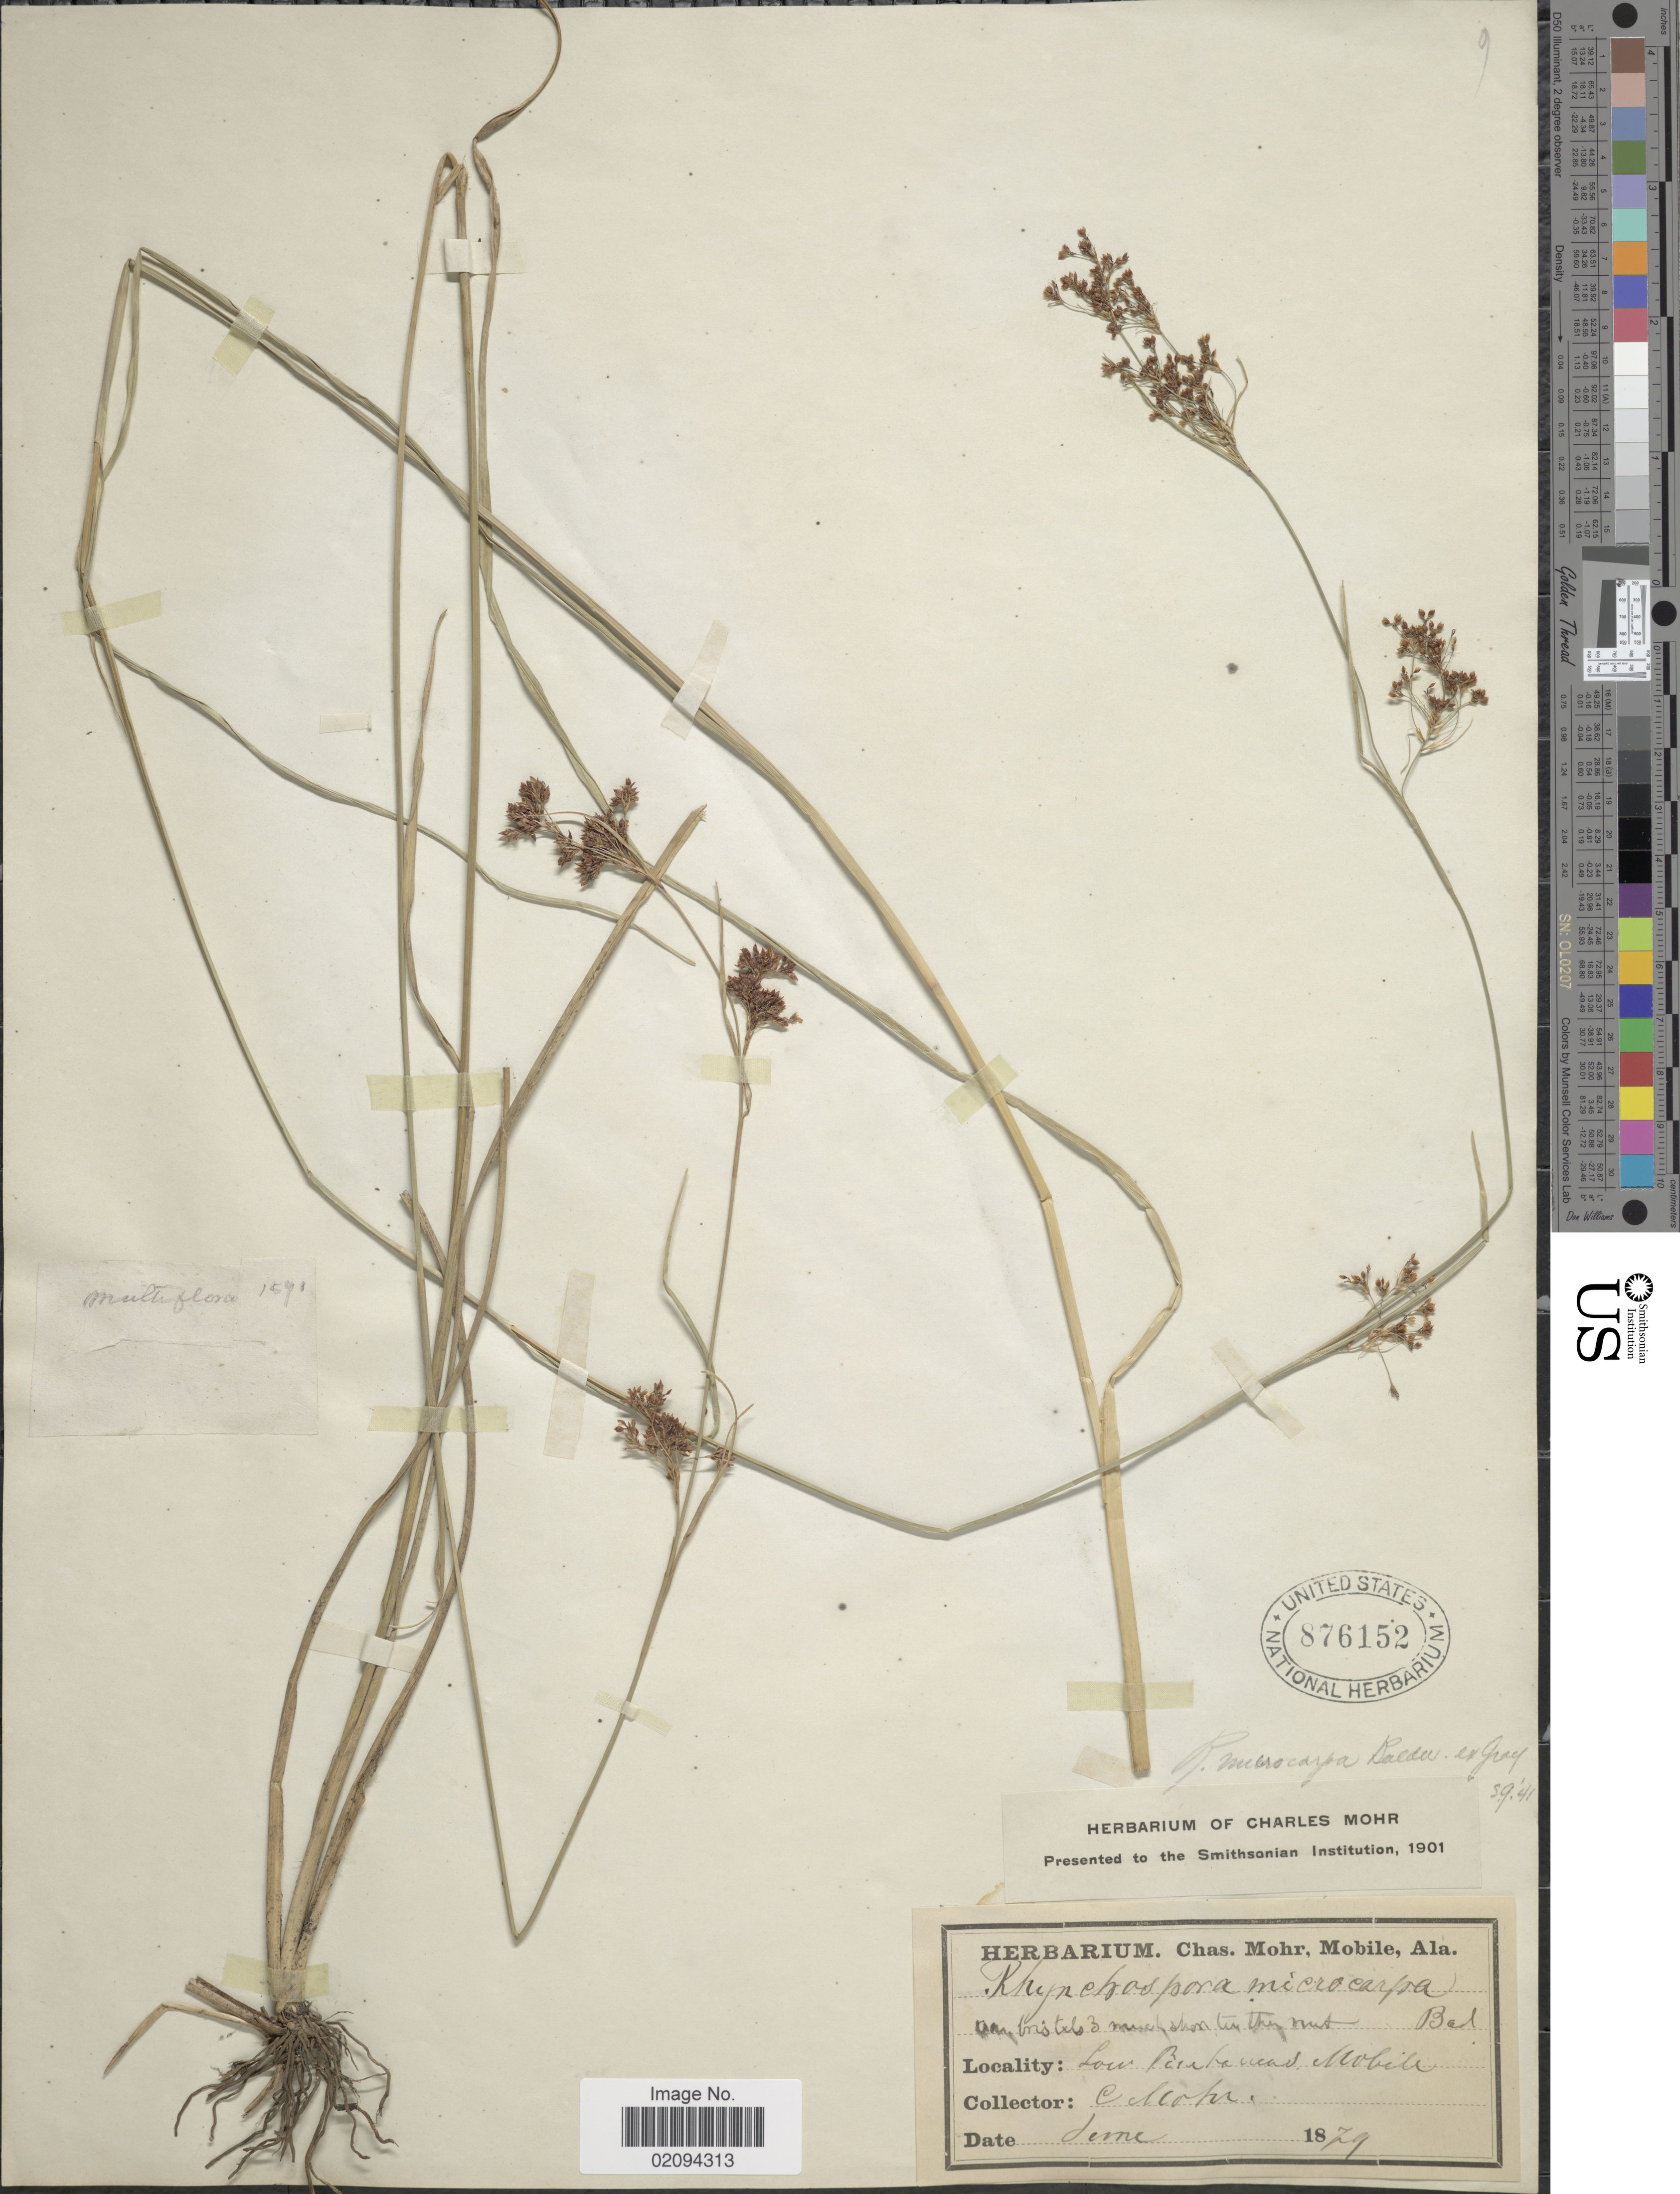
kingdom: Plantae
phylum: Tracheophyta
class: Liliopsida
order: Poales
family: Cyperaceae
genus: Rhynchospora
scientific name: Rhynchospora microcarpa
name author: Baldwin ex A. Gray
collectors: C. T. Mohr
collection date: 1879-06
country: United States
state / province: Alabama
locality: Mobile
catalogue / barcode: US 876152